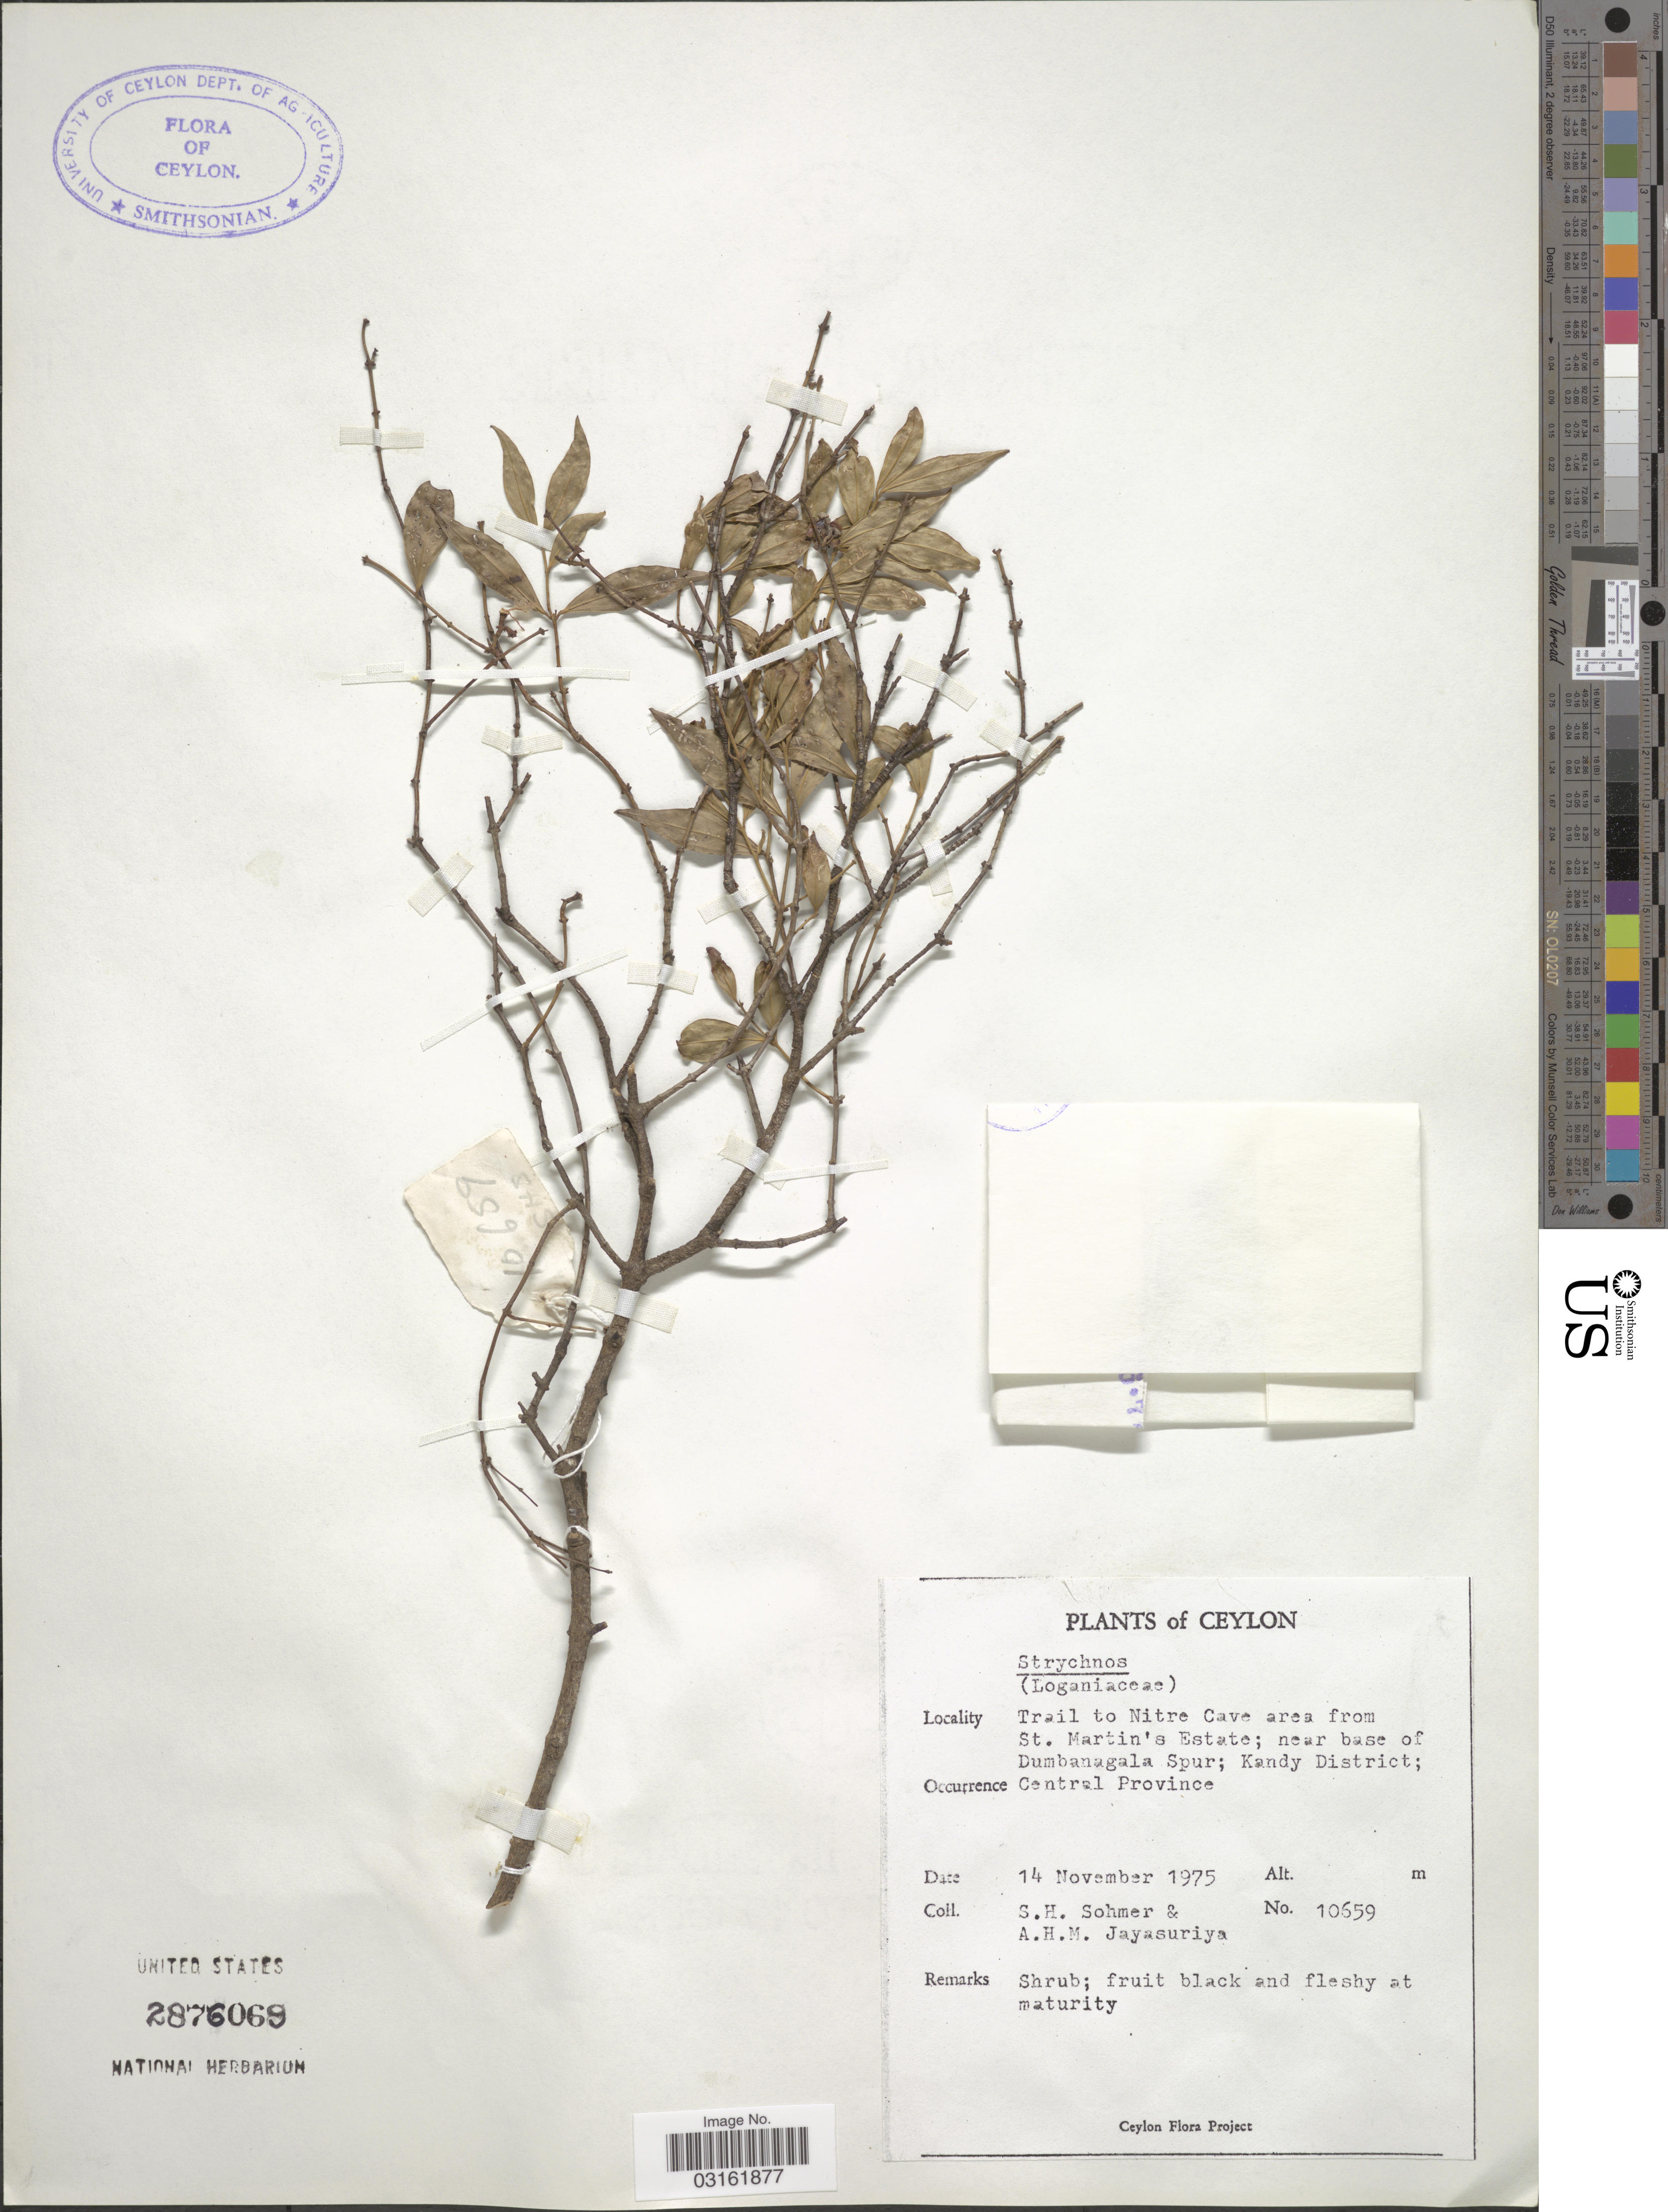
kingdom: Plantae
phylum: Tracheophyta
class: Magnoliopsida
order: Gentianales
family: Loganiaceae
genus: Strychnos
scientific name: Strychnos sp.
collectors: S. H. Sohmer & A. H. Jayasuriya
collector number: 10659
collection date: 1975-11-14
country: Sri Lanka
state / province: Central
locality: Ceylon. Trail to Nitre Cave area from St. Martin's Estate; near base of Dumbanagala Spur; Kandy District; Central Province.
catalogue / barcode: US 2876069